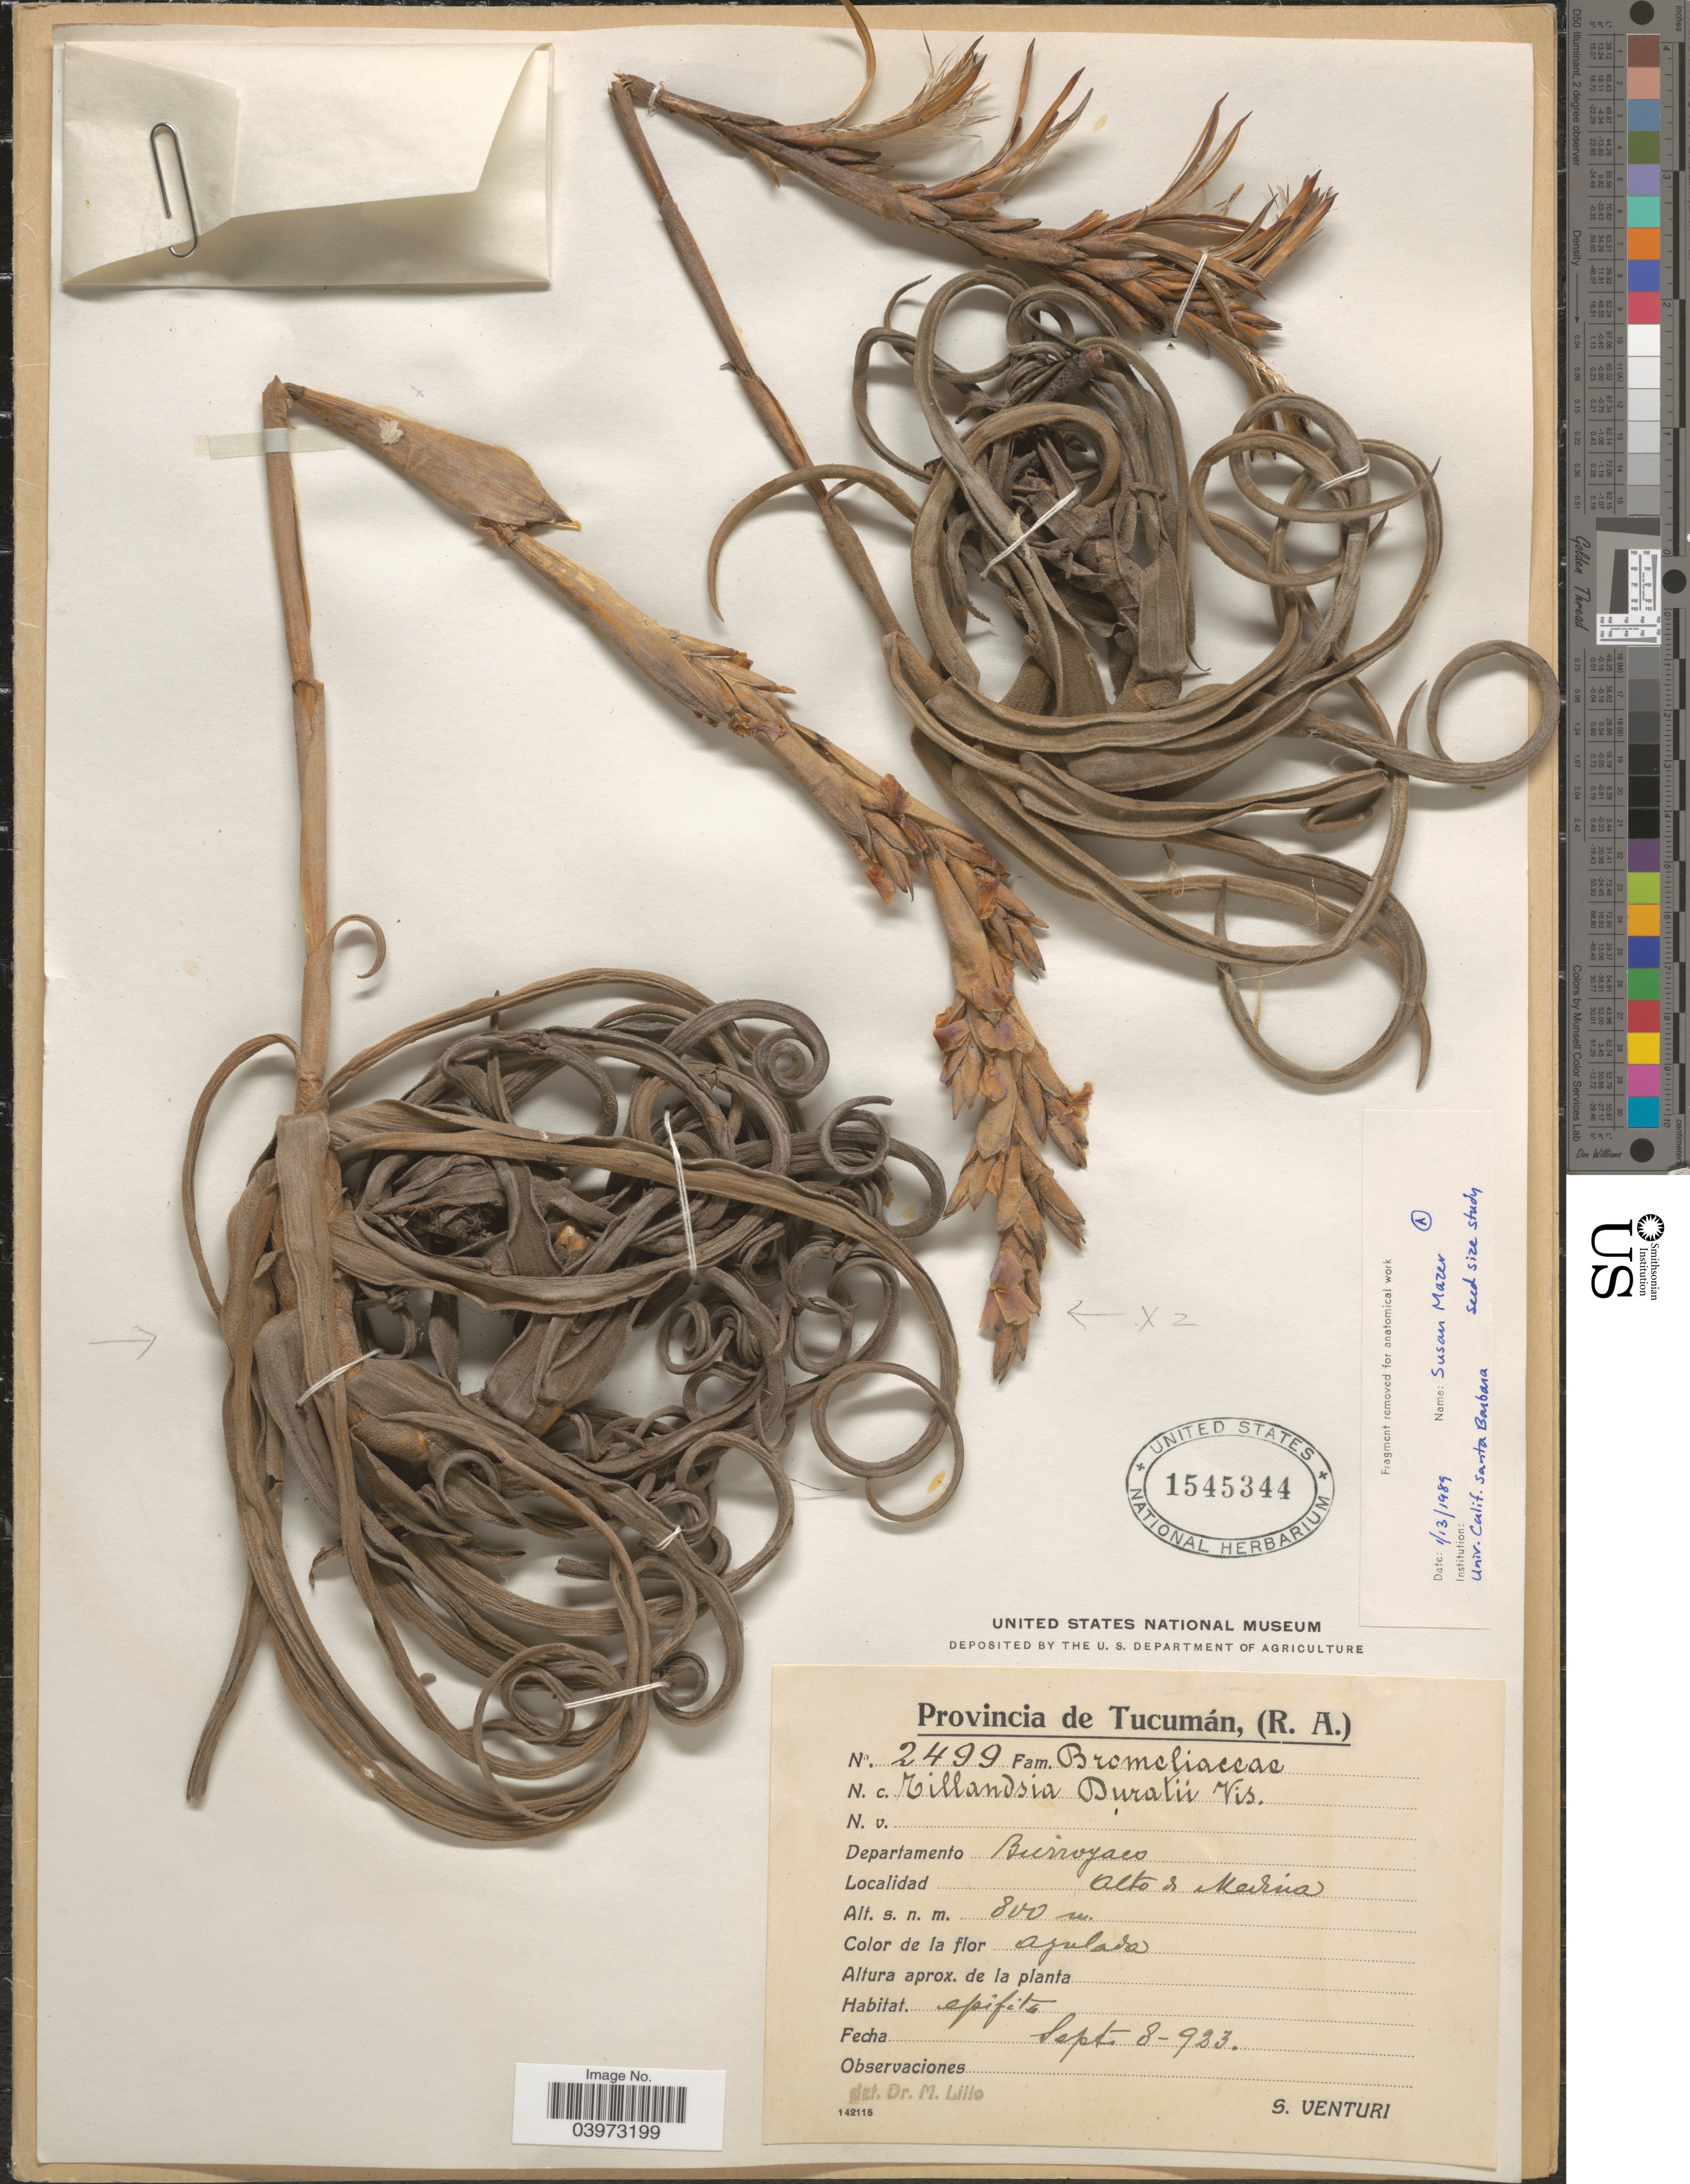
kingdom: Plantae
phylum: Tracheophyta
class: Liliopsida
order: Poales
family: Bromeliaceae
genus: Tillandsia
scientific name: Tillandsia duratii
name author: Vis.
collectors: S. Venturi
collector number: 2499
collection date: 1923-09-08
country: Argentina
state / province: Tucuman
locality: Departamento Burroyaco. Alto de Medina.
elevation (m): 800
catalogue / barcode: US 1545344